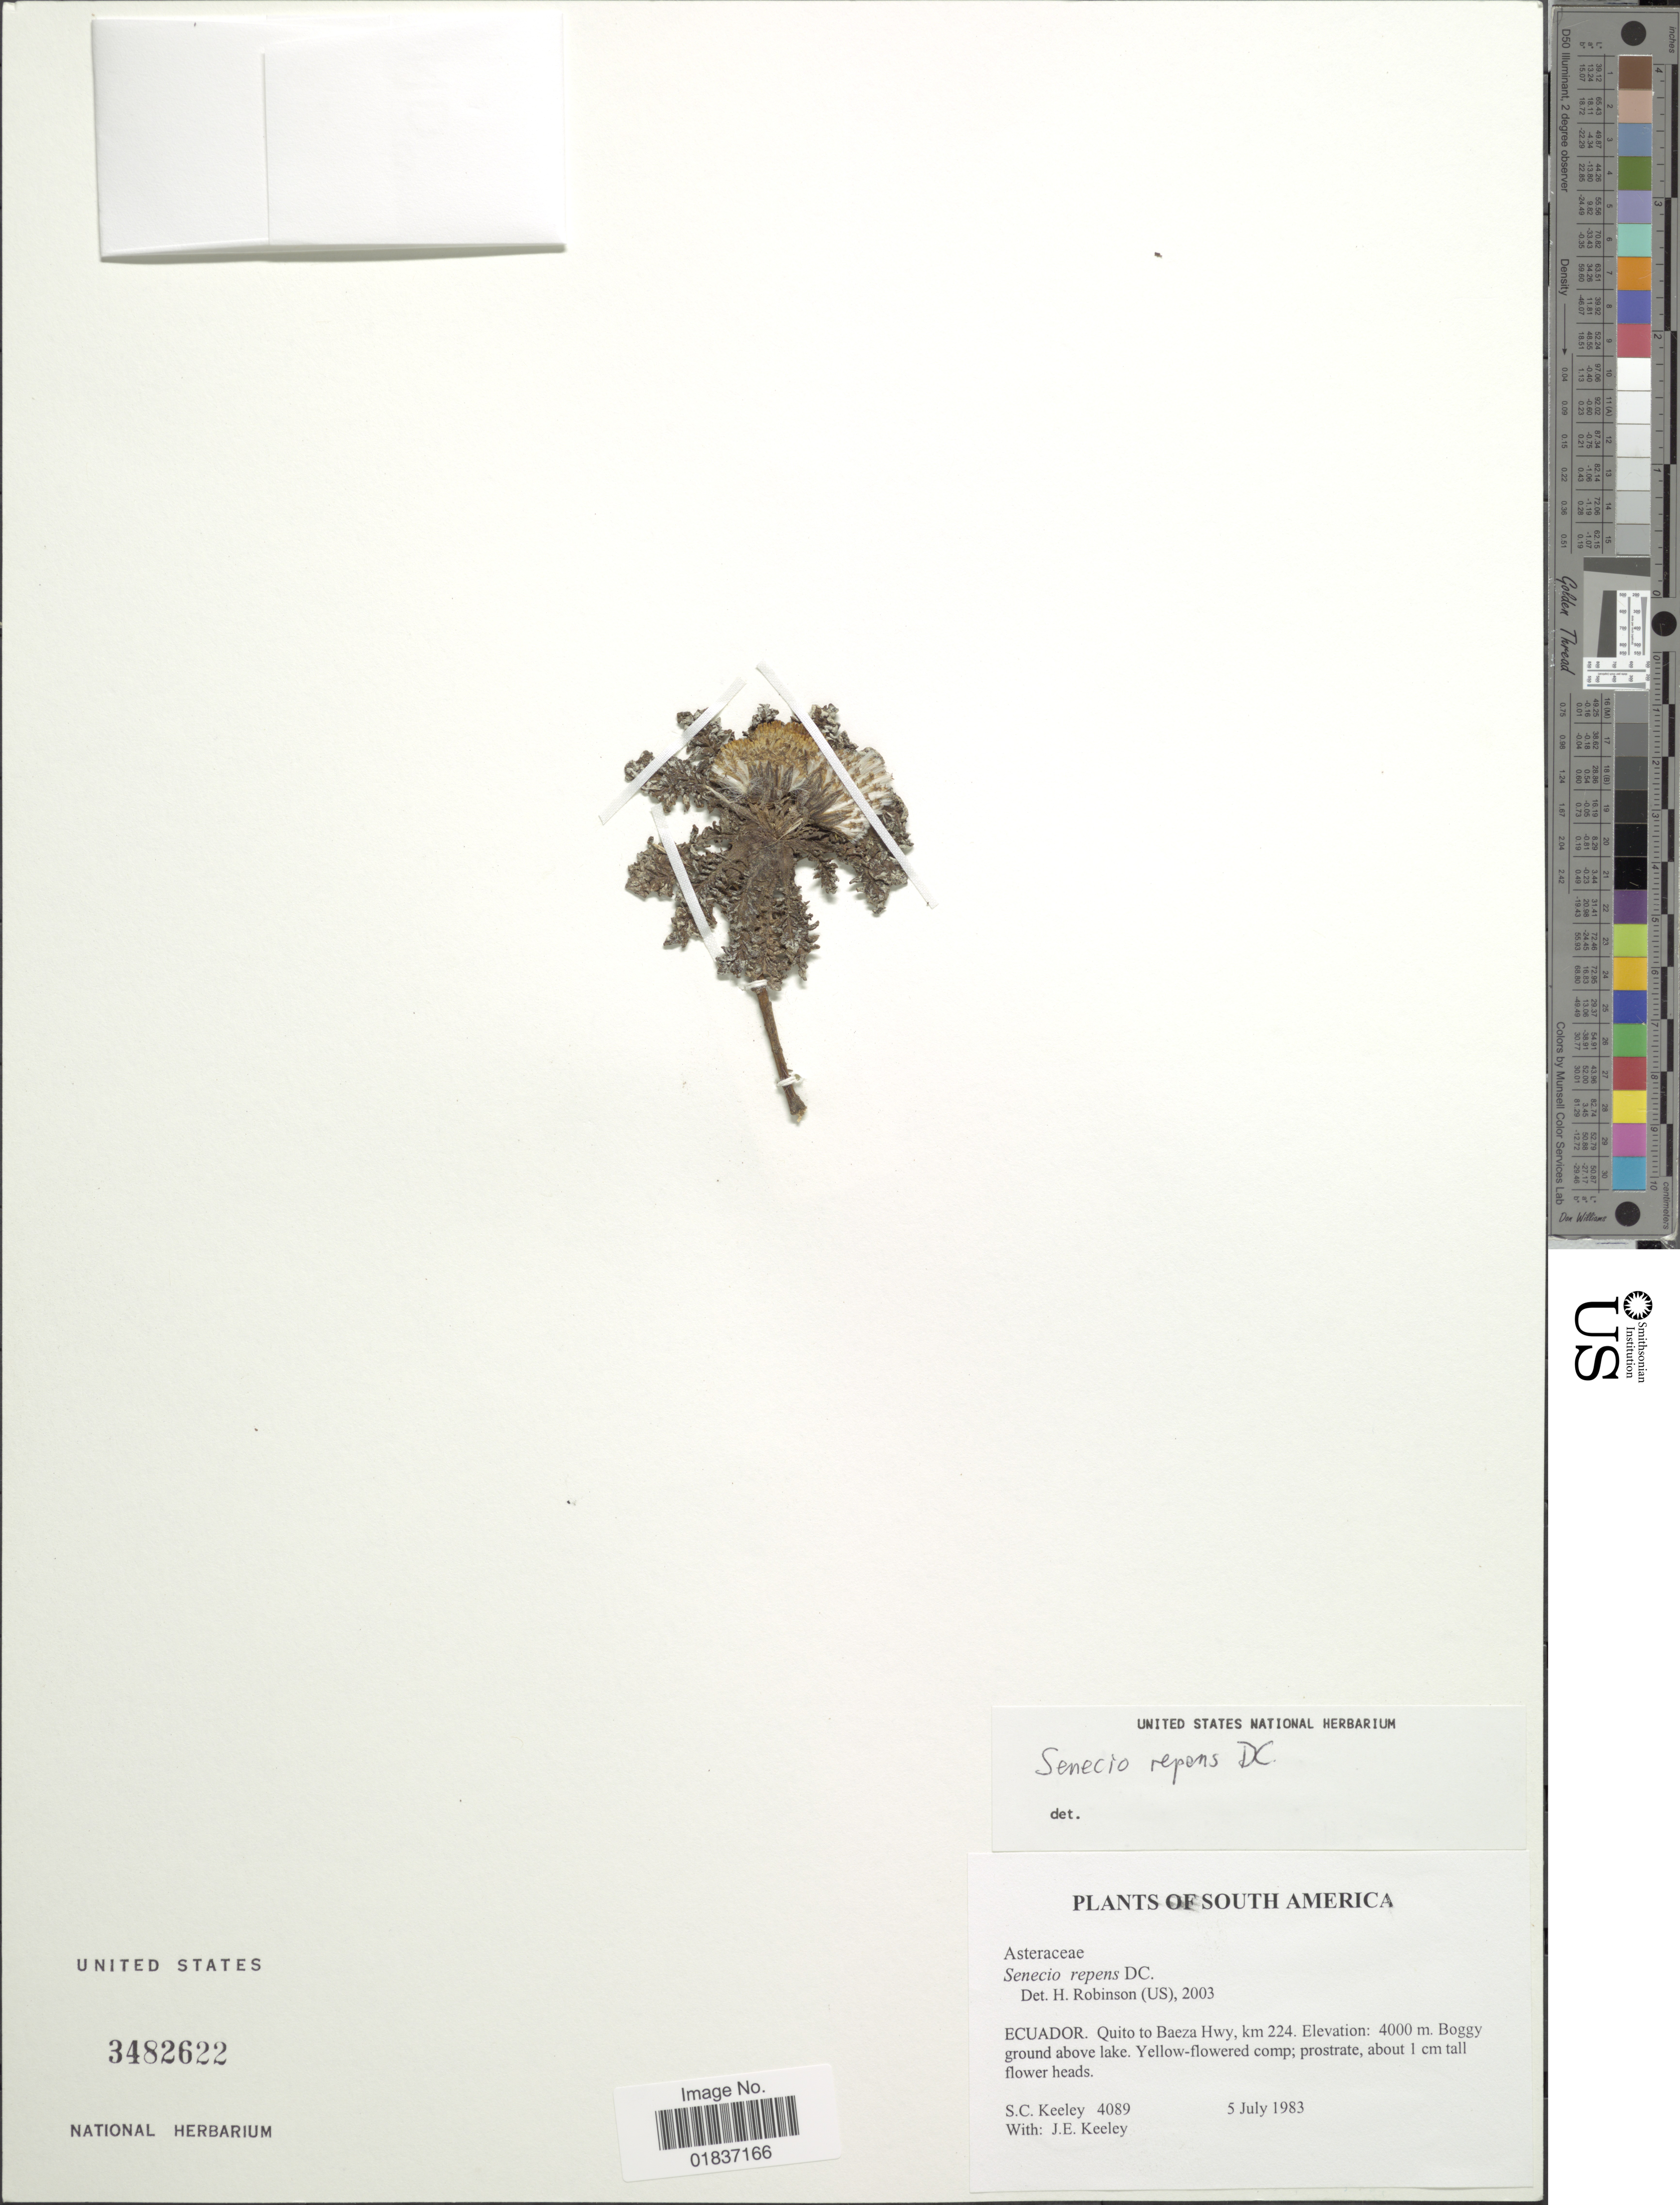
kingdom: Plantae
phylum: Tracheophyta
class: Magnoliopsida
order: Asterales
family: Asteraceae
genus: Senecio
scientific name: Senecio rhizocephalus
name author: Turcz.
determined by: Salomon, Luciana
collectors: S. C. Keeley & J. E. Keeley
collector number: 4089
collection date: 1983-07-05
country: Ecuador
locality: Quito to Baeza Hwy, km 224.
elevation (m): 4000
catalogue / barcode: US 3482622